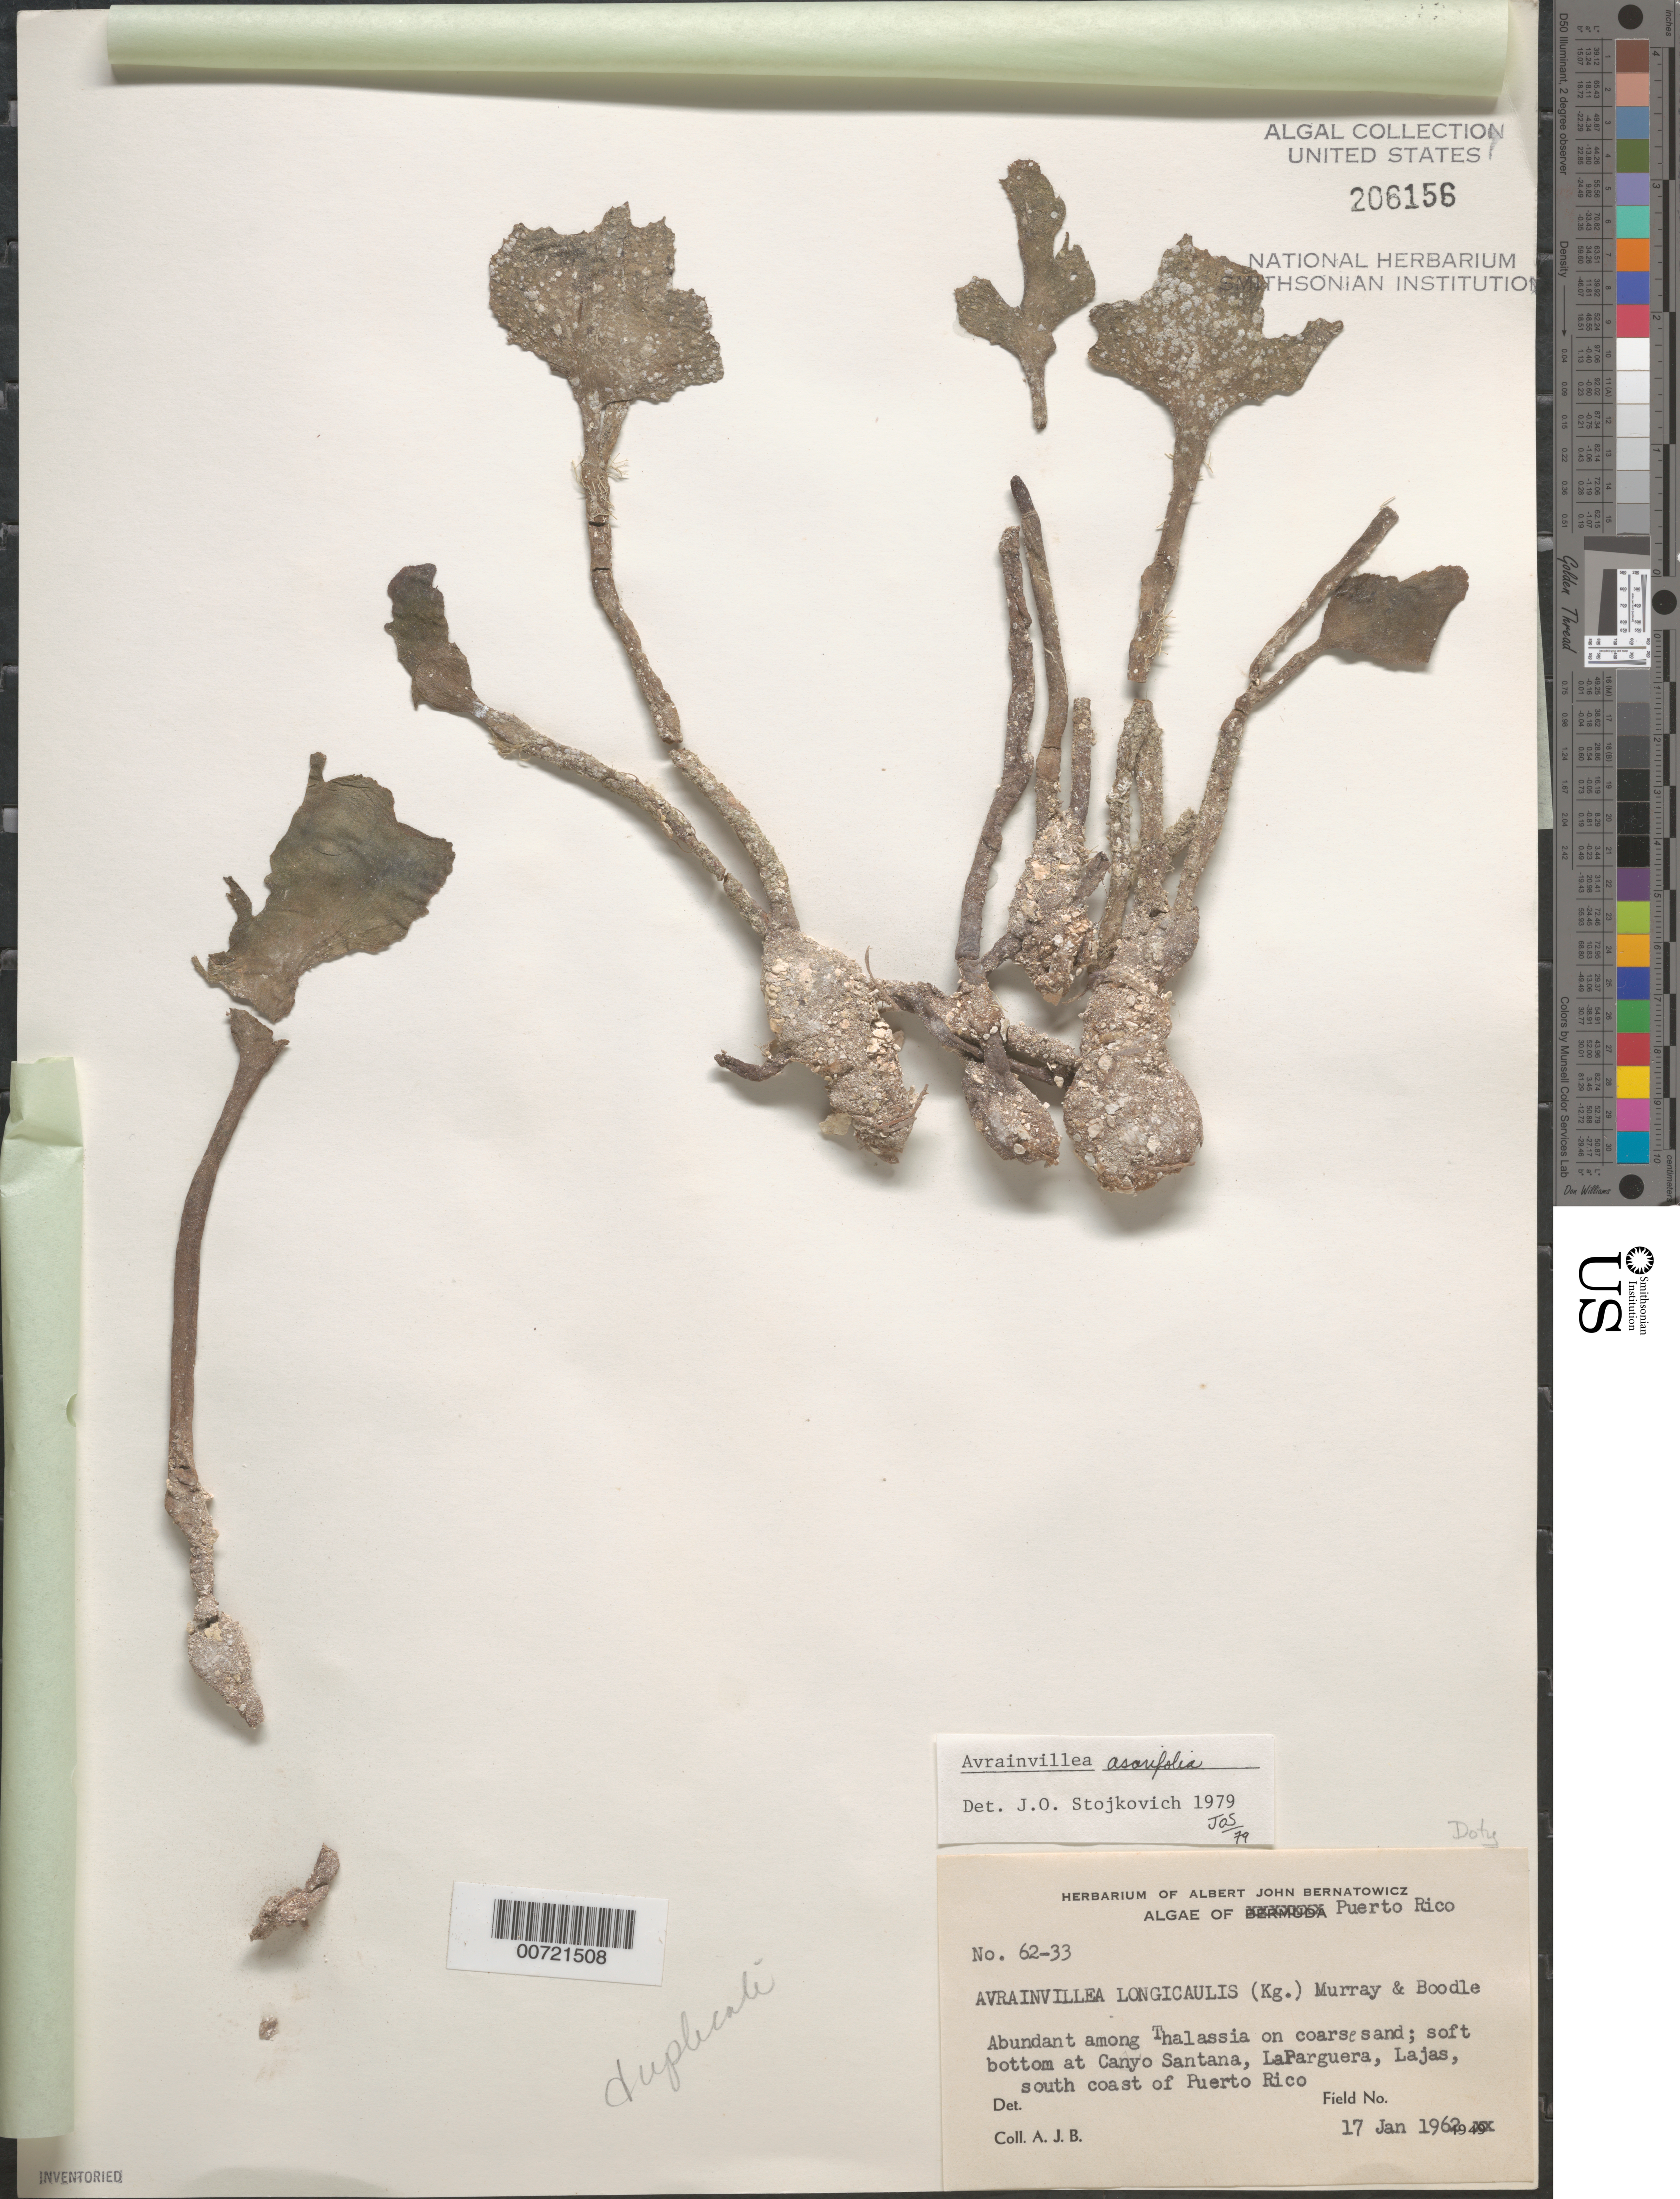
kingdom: Plantae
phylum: Chlorophyta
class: Ulvophyceae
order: Bryopsidales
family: Dichotomosiphonaceae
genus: Avrainvillea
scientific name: Avrainvillea asarifolia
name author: Børgesen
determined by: Stojkovich, J. O.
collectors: A. Bernatowicz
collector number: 62-33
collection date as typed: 17 Jan 1962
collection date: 1962-01-17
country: Puerto Rico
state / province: Lajas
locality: La Parguera, Canyo Santana,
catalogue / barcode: US 206156